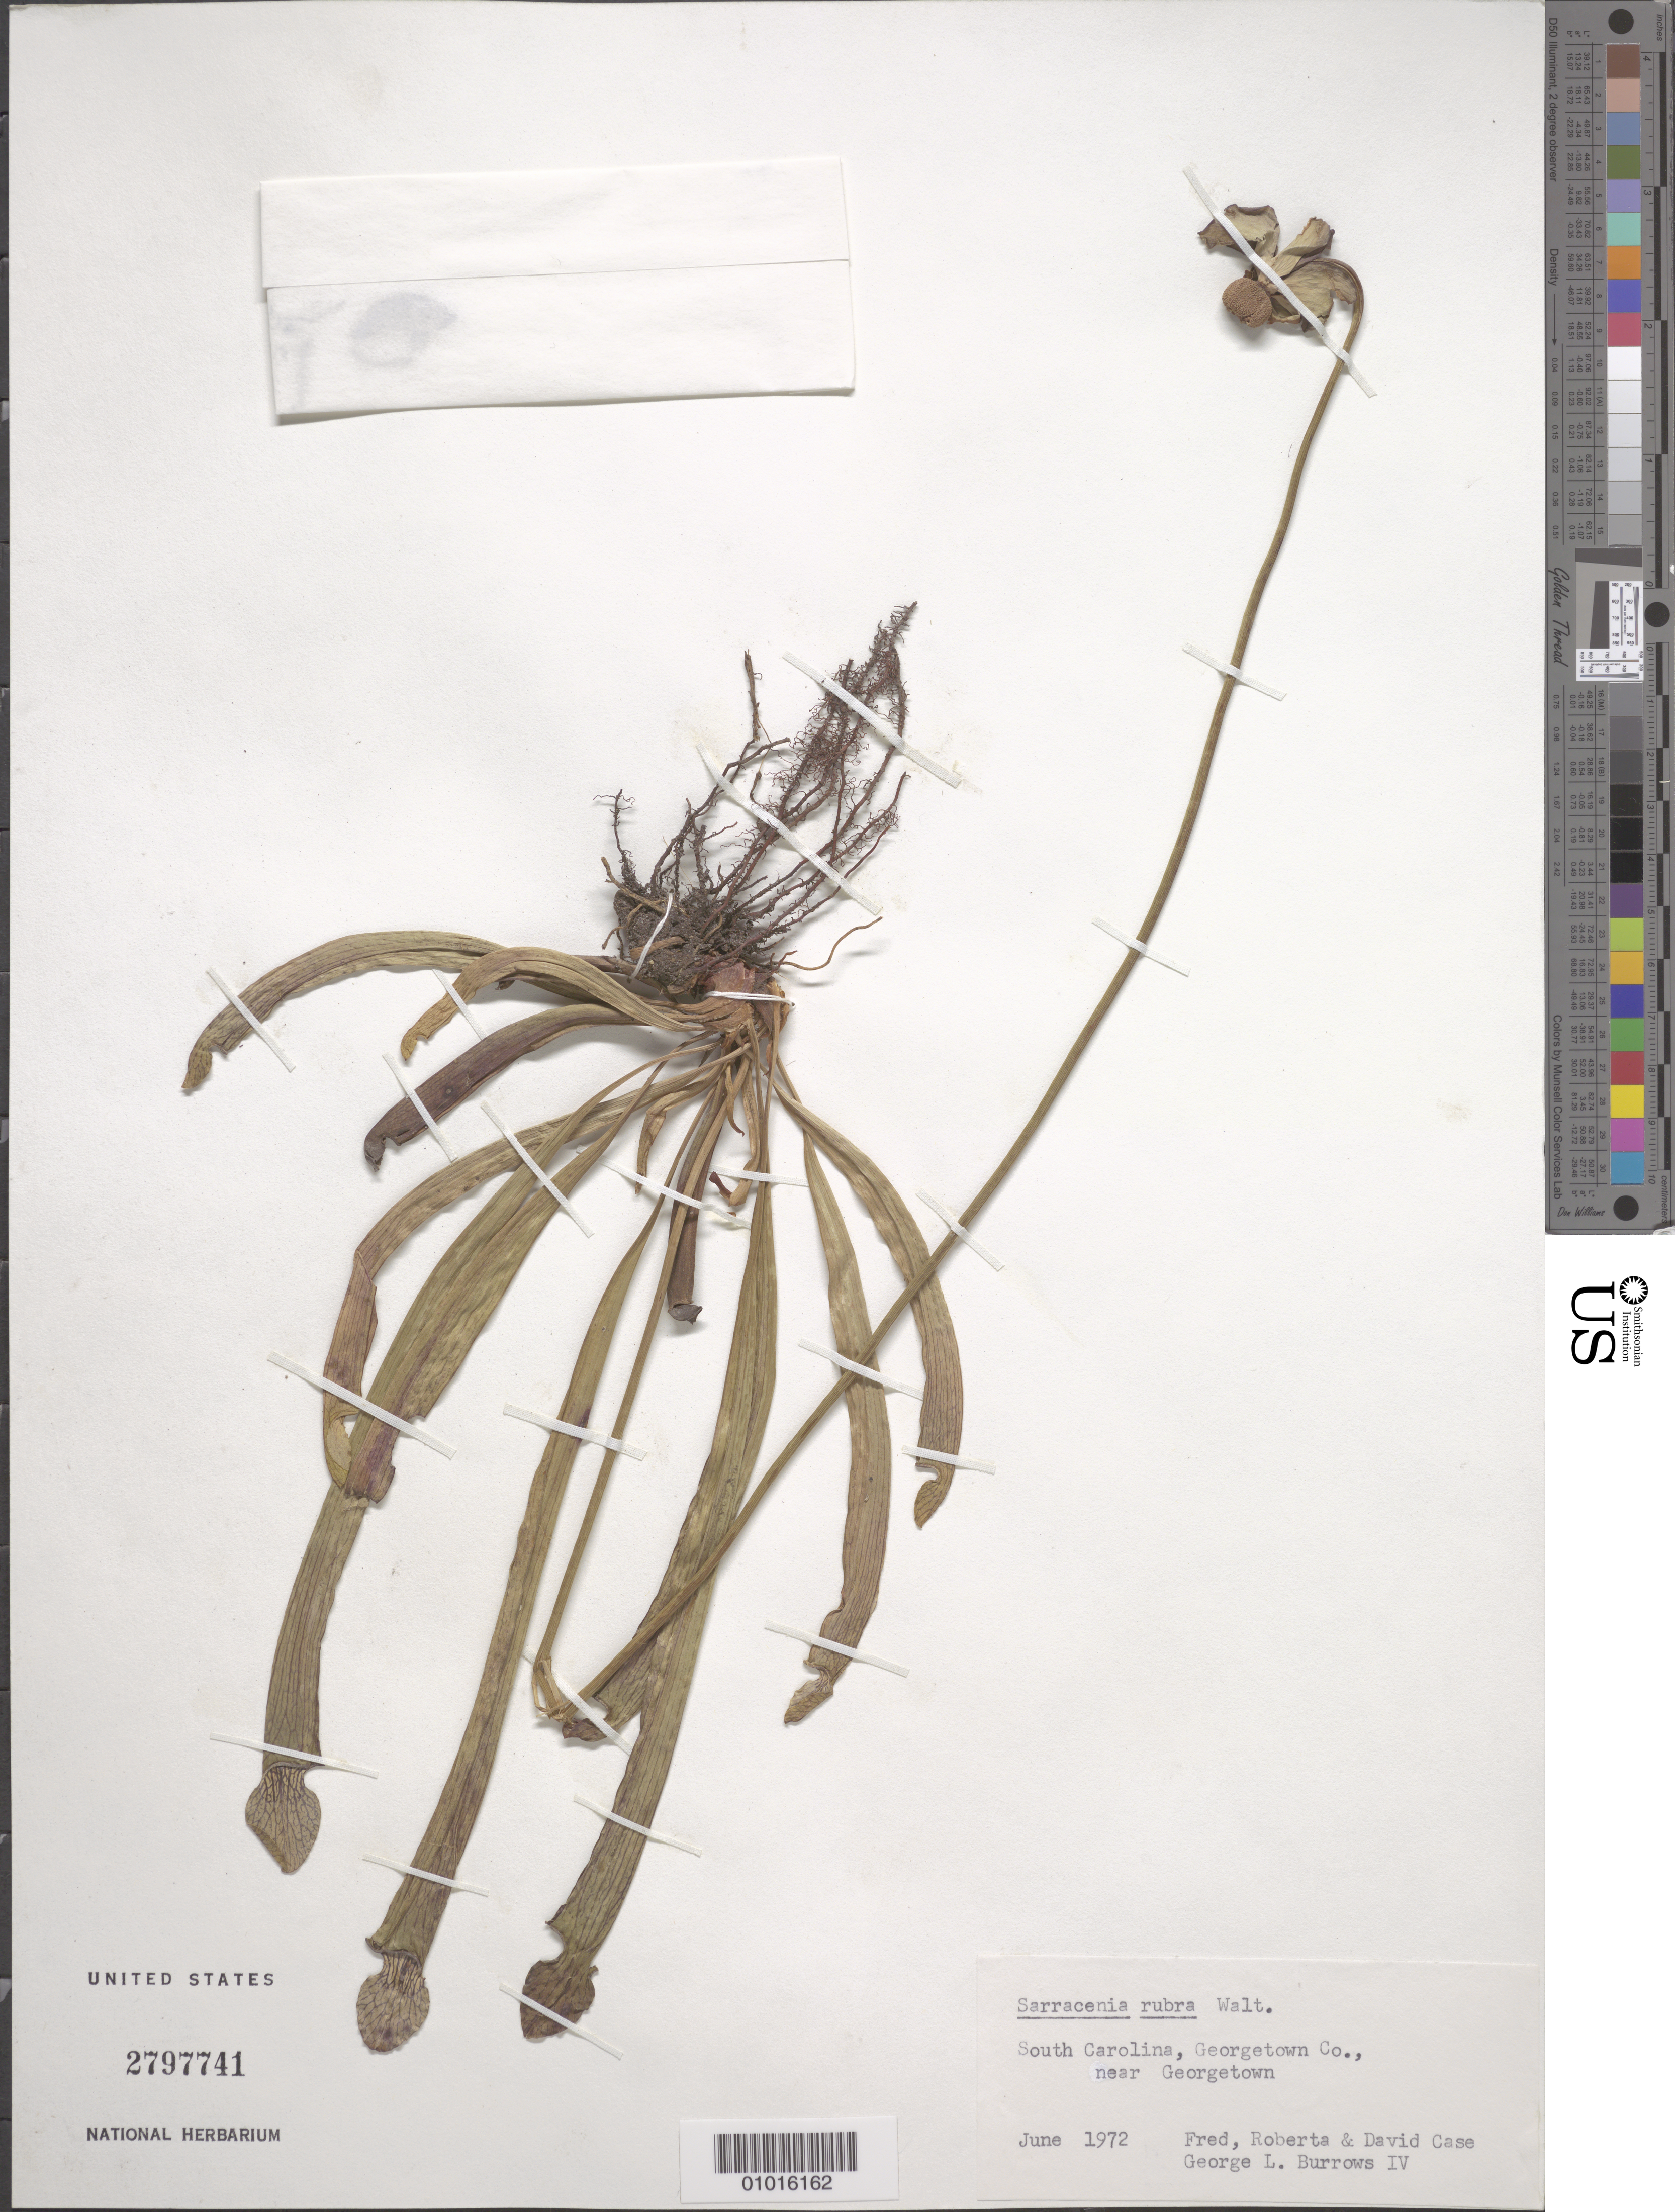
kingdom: Plantae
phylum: Tracheophyta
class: Magnoliopsida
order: Ericales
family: Sarraceniaceae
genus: Sarracenia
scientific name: Sarracenia rubra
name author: Walter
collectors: F. Case, R. B. Case, D. Case & G. Burrows IV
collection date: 1972-06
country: United States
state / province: South Carolina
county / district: Georgetown County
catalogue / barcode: US 2797741